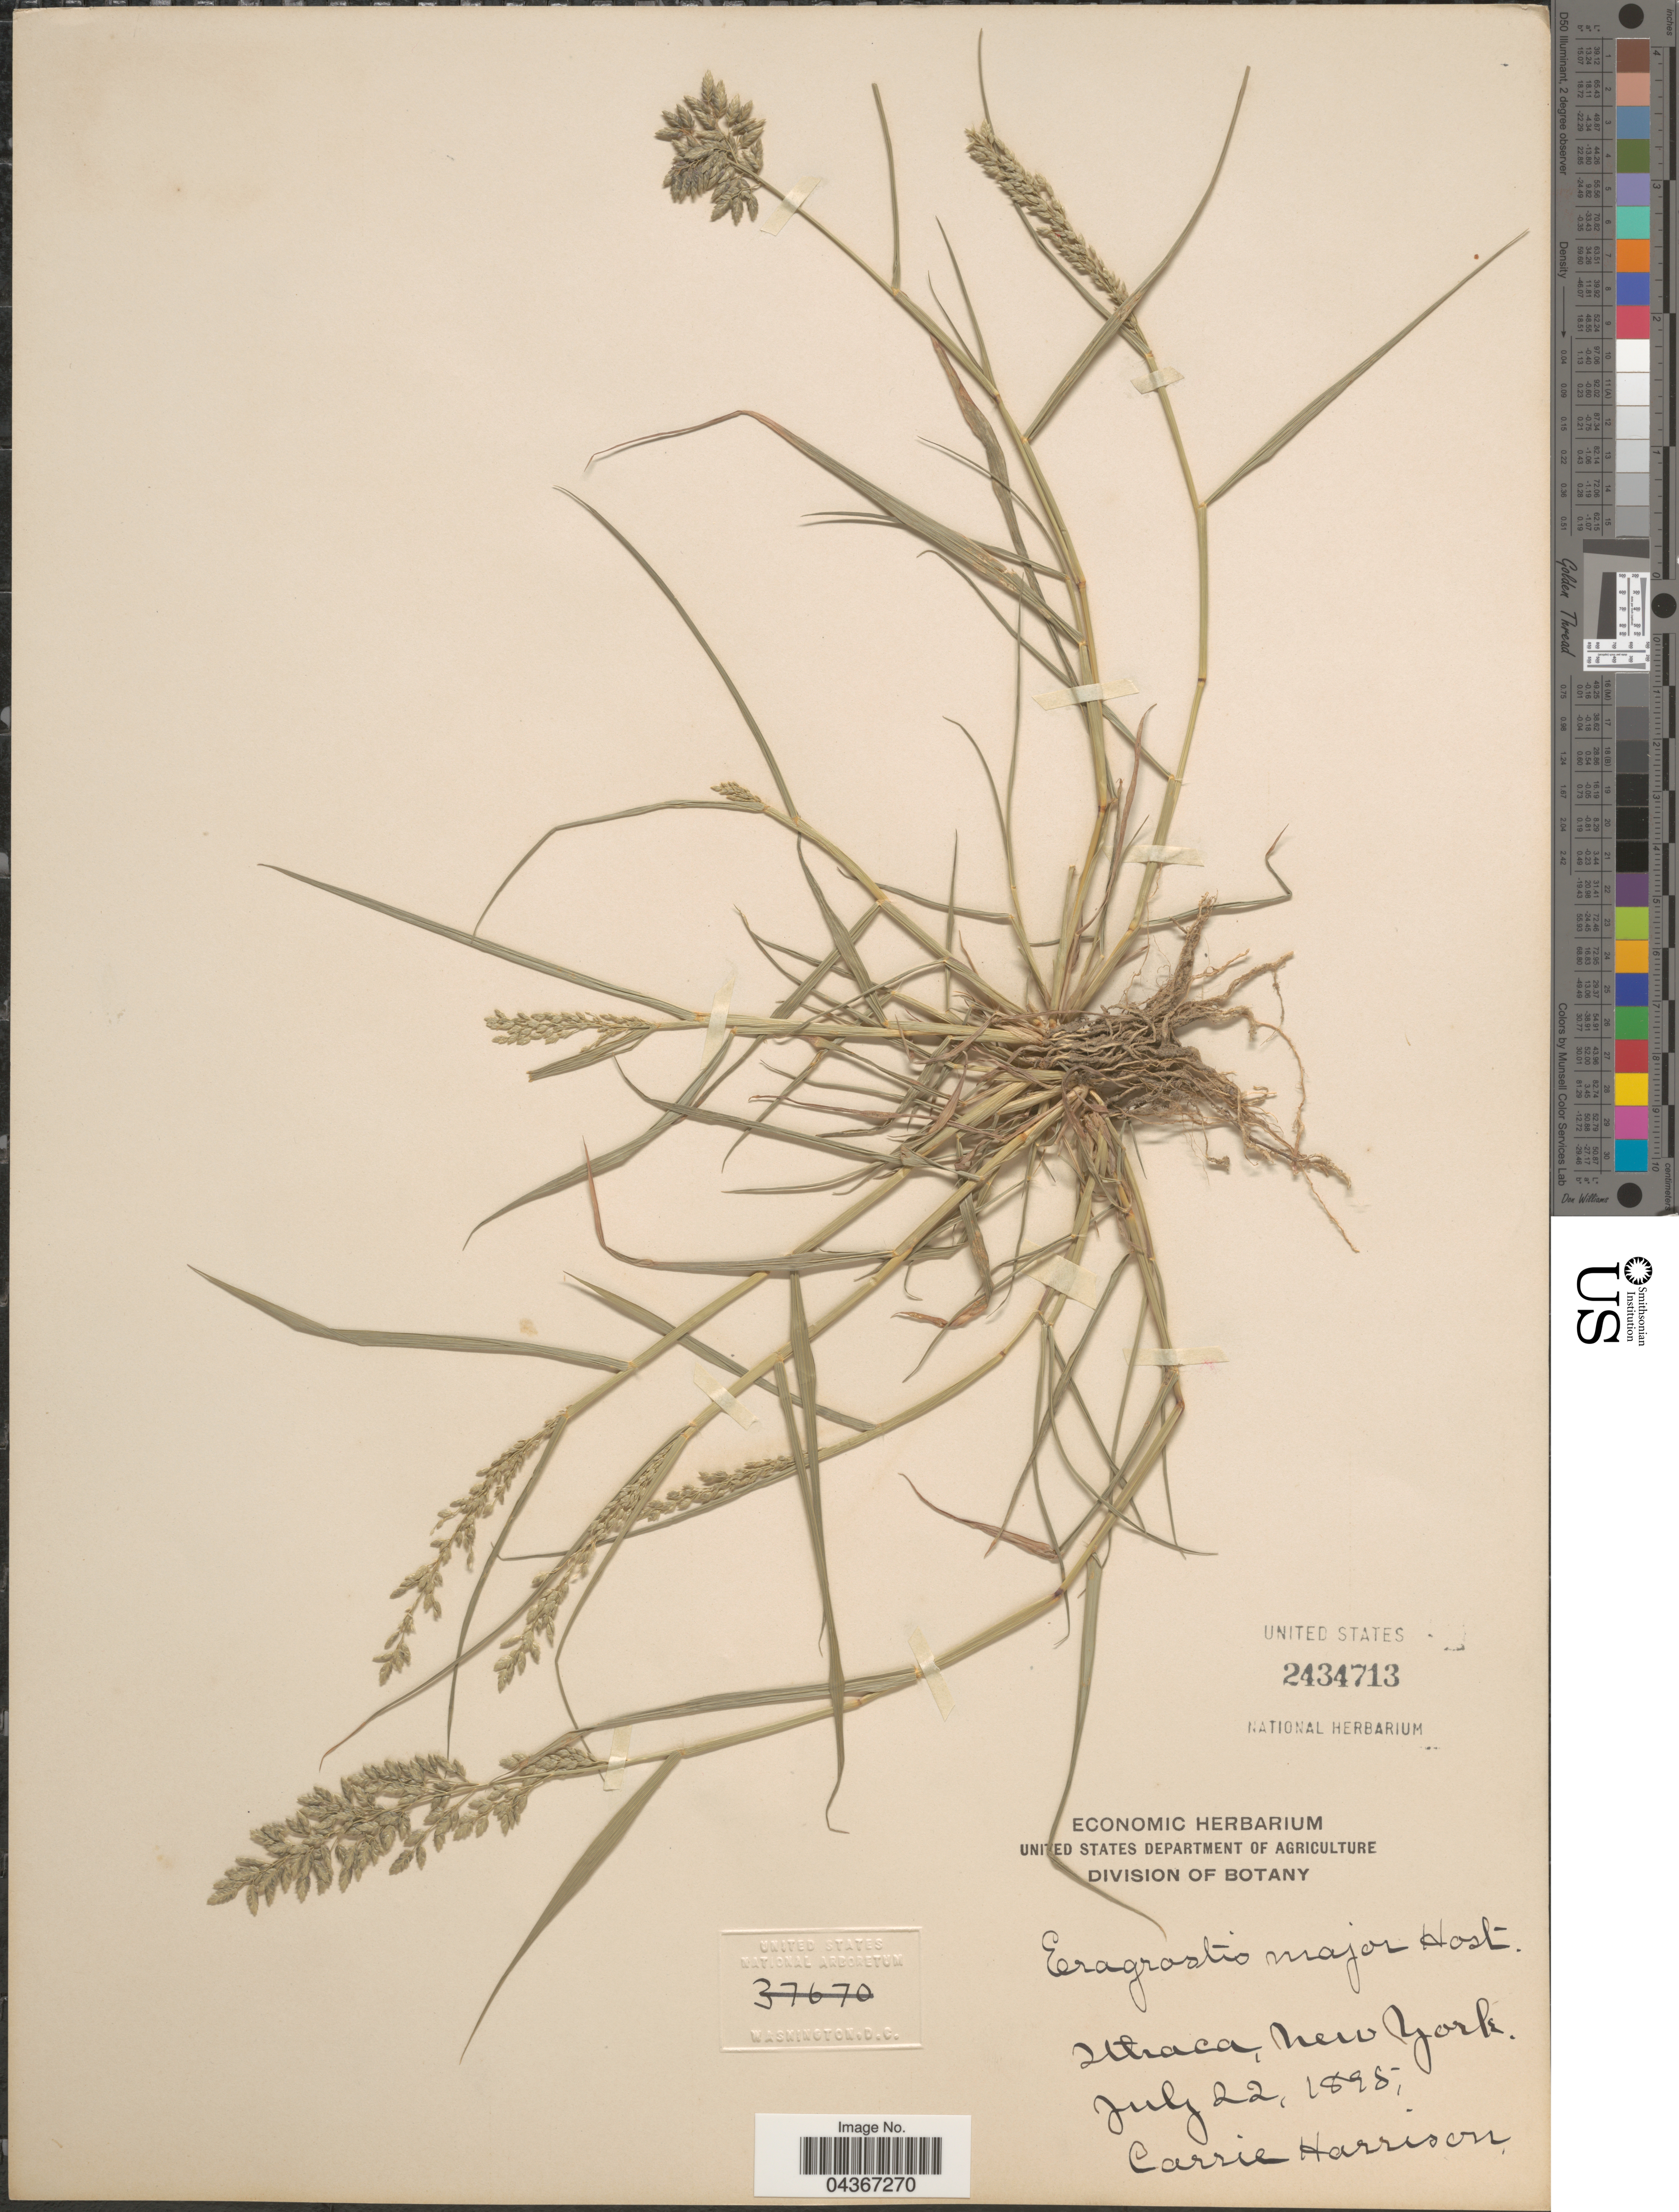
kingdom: Plantae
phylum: Tracheophyta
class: Liliopsida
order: Poales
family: Poaceae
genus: Eragrostis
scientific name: Eragrostis cilianensis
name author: (Bellardi) Vignolo ex Janch.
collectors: C. Harrison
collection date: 1898-07-22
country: United States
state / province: New York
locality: Ithaca.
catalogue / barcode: US 2434713